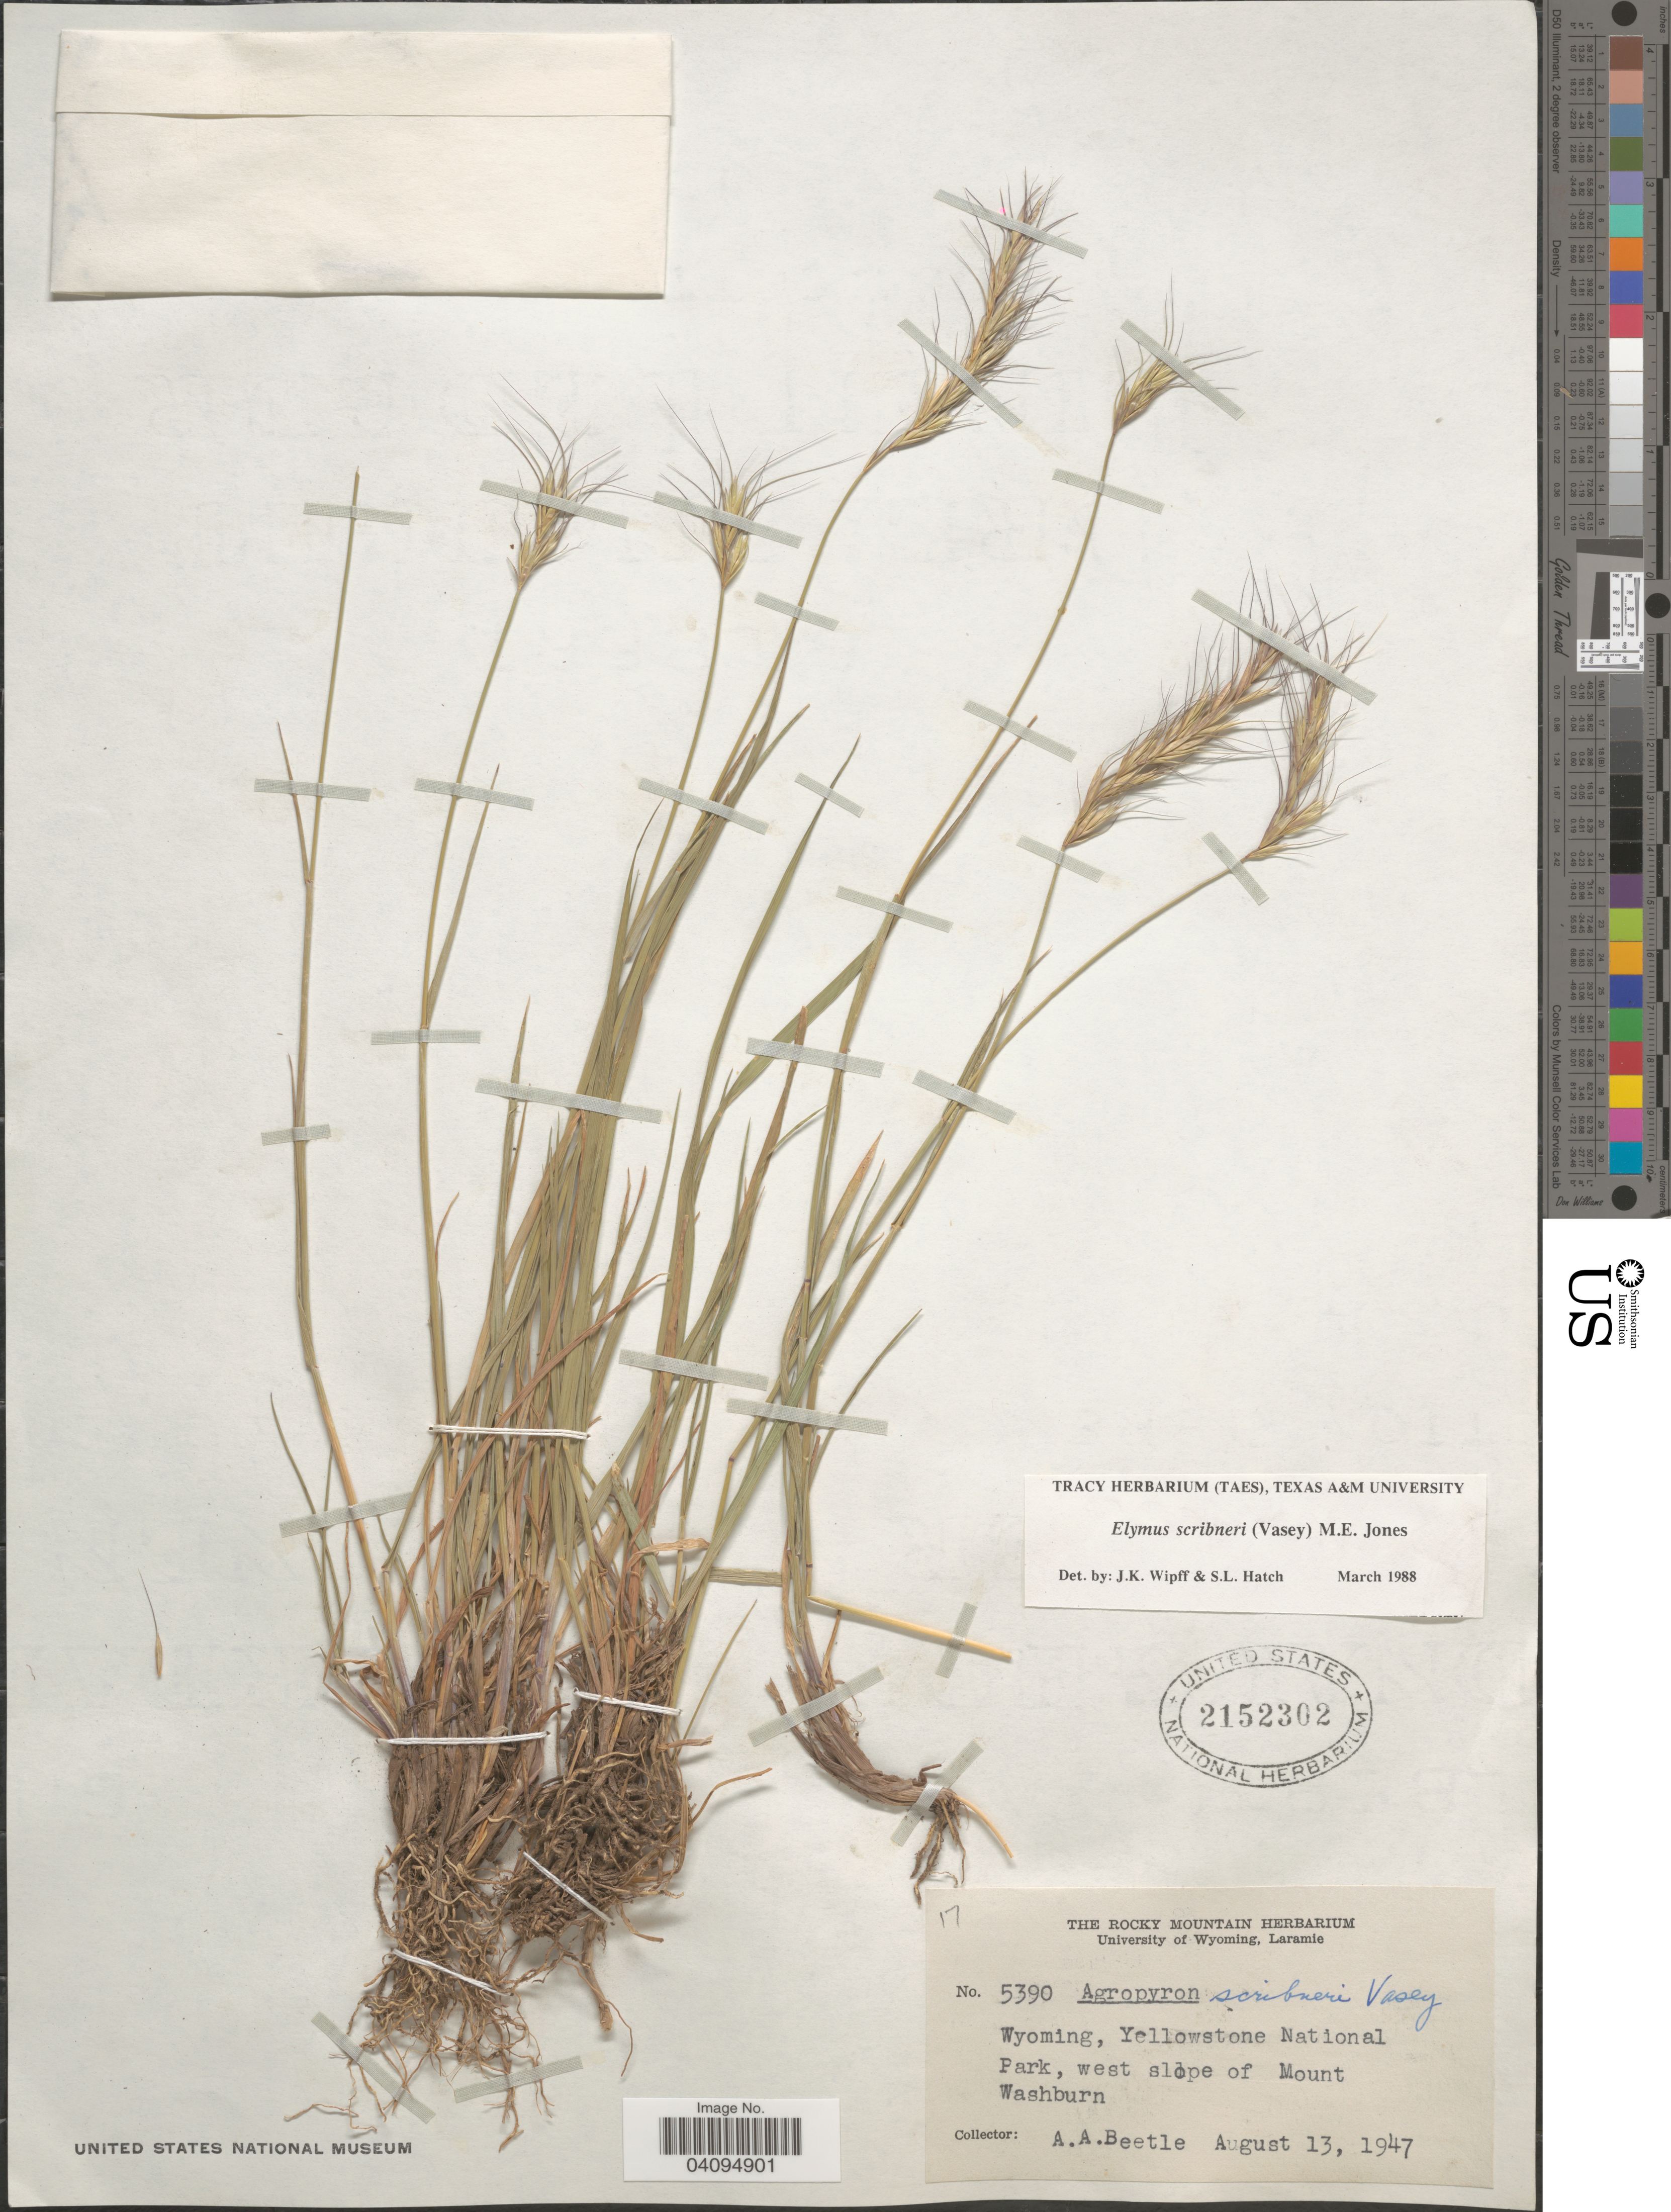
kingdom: Plantae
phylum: Tracheophyta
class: Liliopsida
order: Poales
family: Poaceae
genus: Elymus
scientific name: Elymus scribneri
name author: (Vasey) M.E. Jones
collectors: A. A. Beetle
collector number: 5390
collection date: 1947-08-13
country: United States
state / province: Wyoming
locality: Yellowstone National Park, west slope of Mount Washburn.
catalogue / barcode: US 2152302